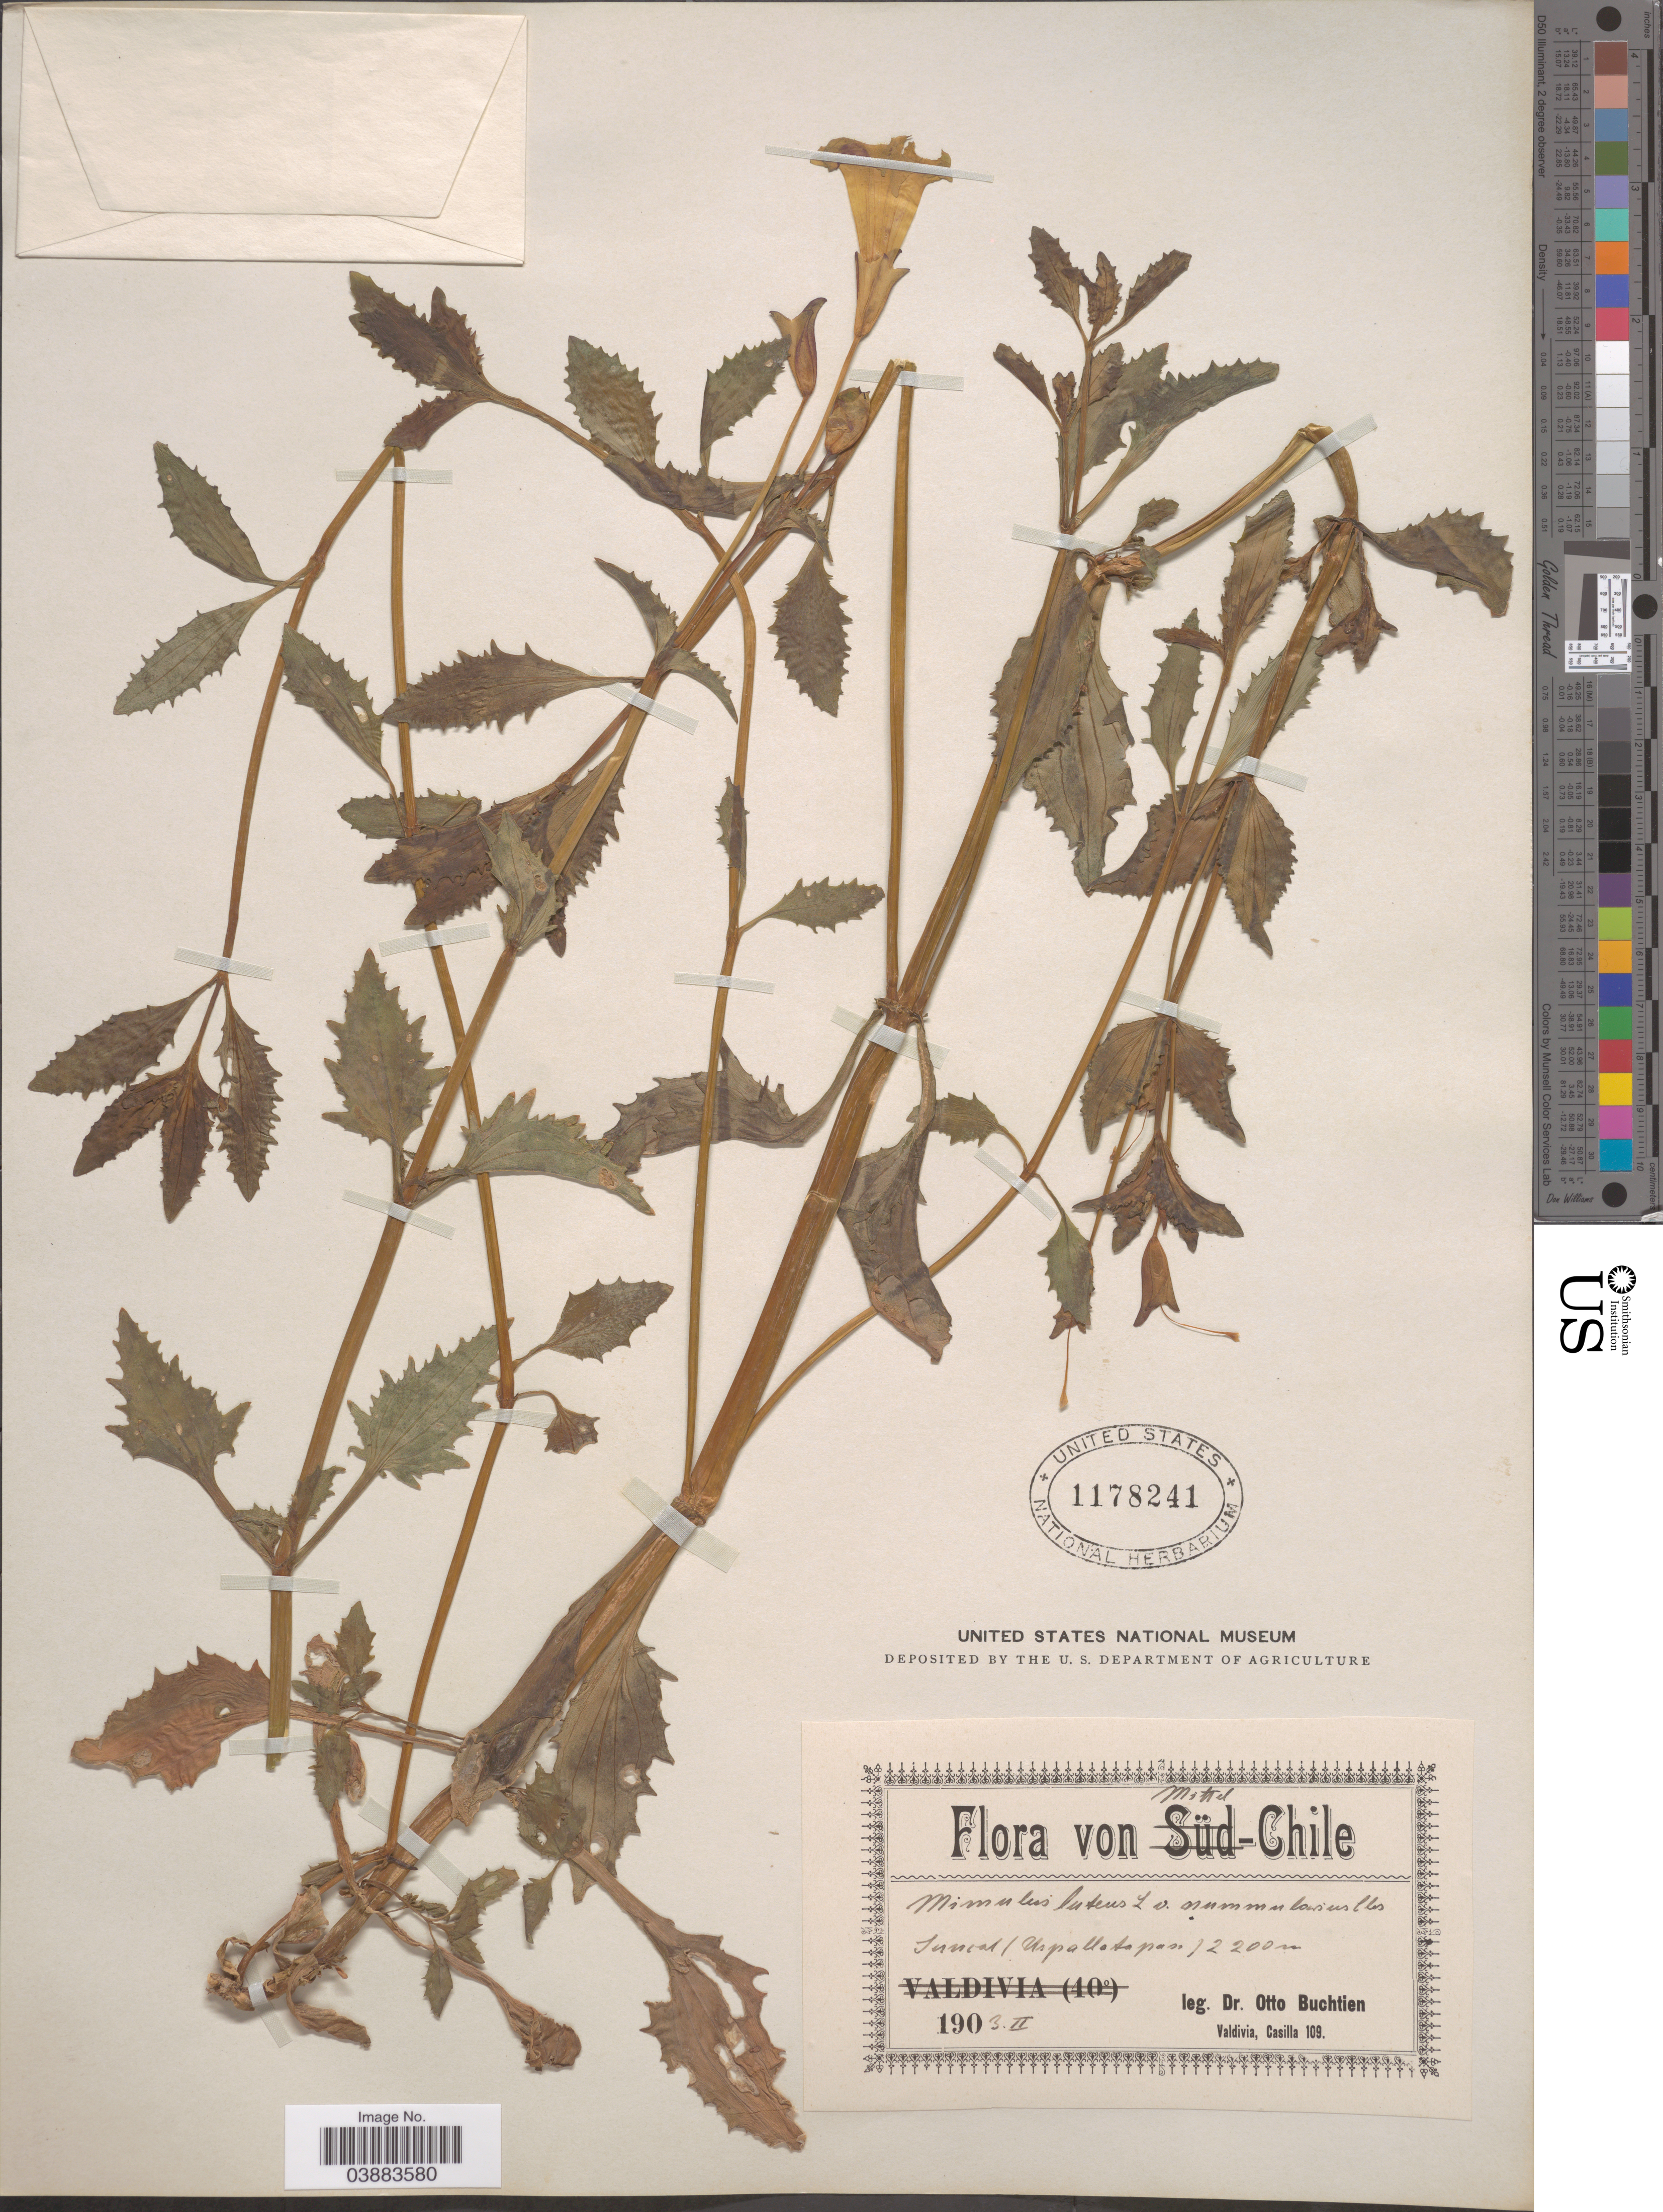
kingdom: Plantae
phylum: Tracheophyta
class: Magnoliopsida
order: Lamiales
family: Phrymaceae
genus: Mimulus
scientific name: Mimulus luteus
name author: L.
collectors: O. Buchtien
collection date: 1903-02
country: Chile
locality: Mittd-Chile. Juncal (Uspallatapass).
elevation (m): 2200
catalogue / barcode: US 1178241